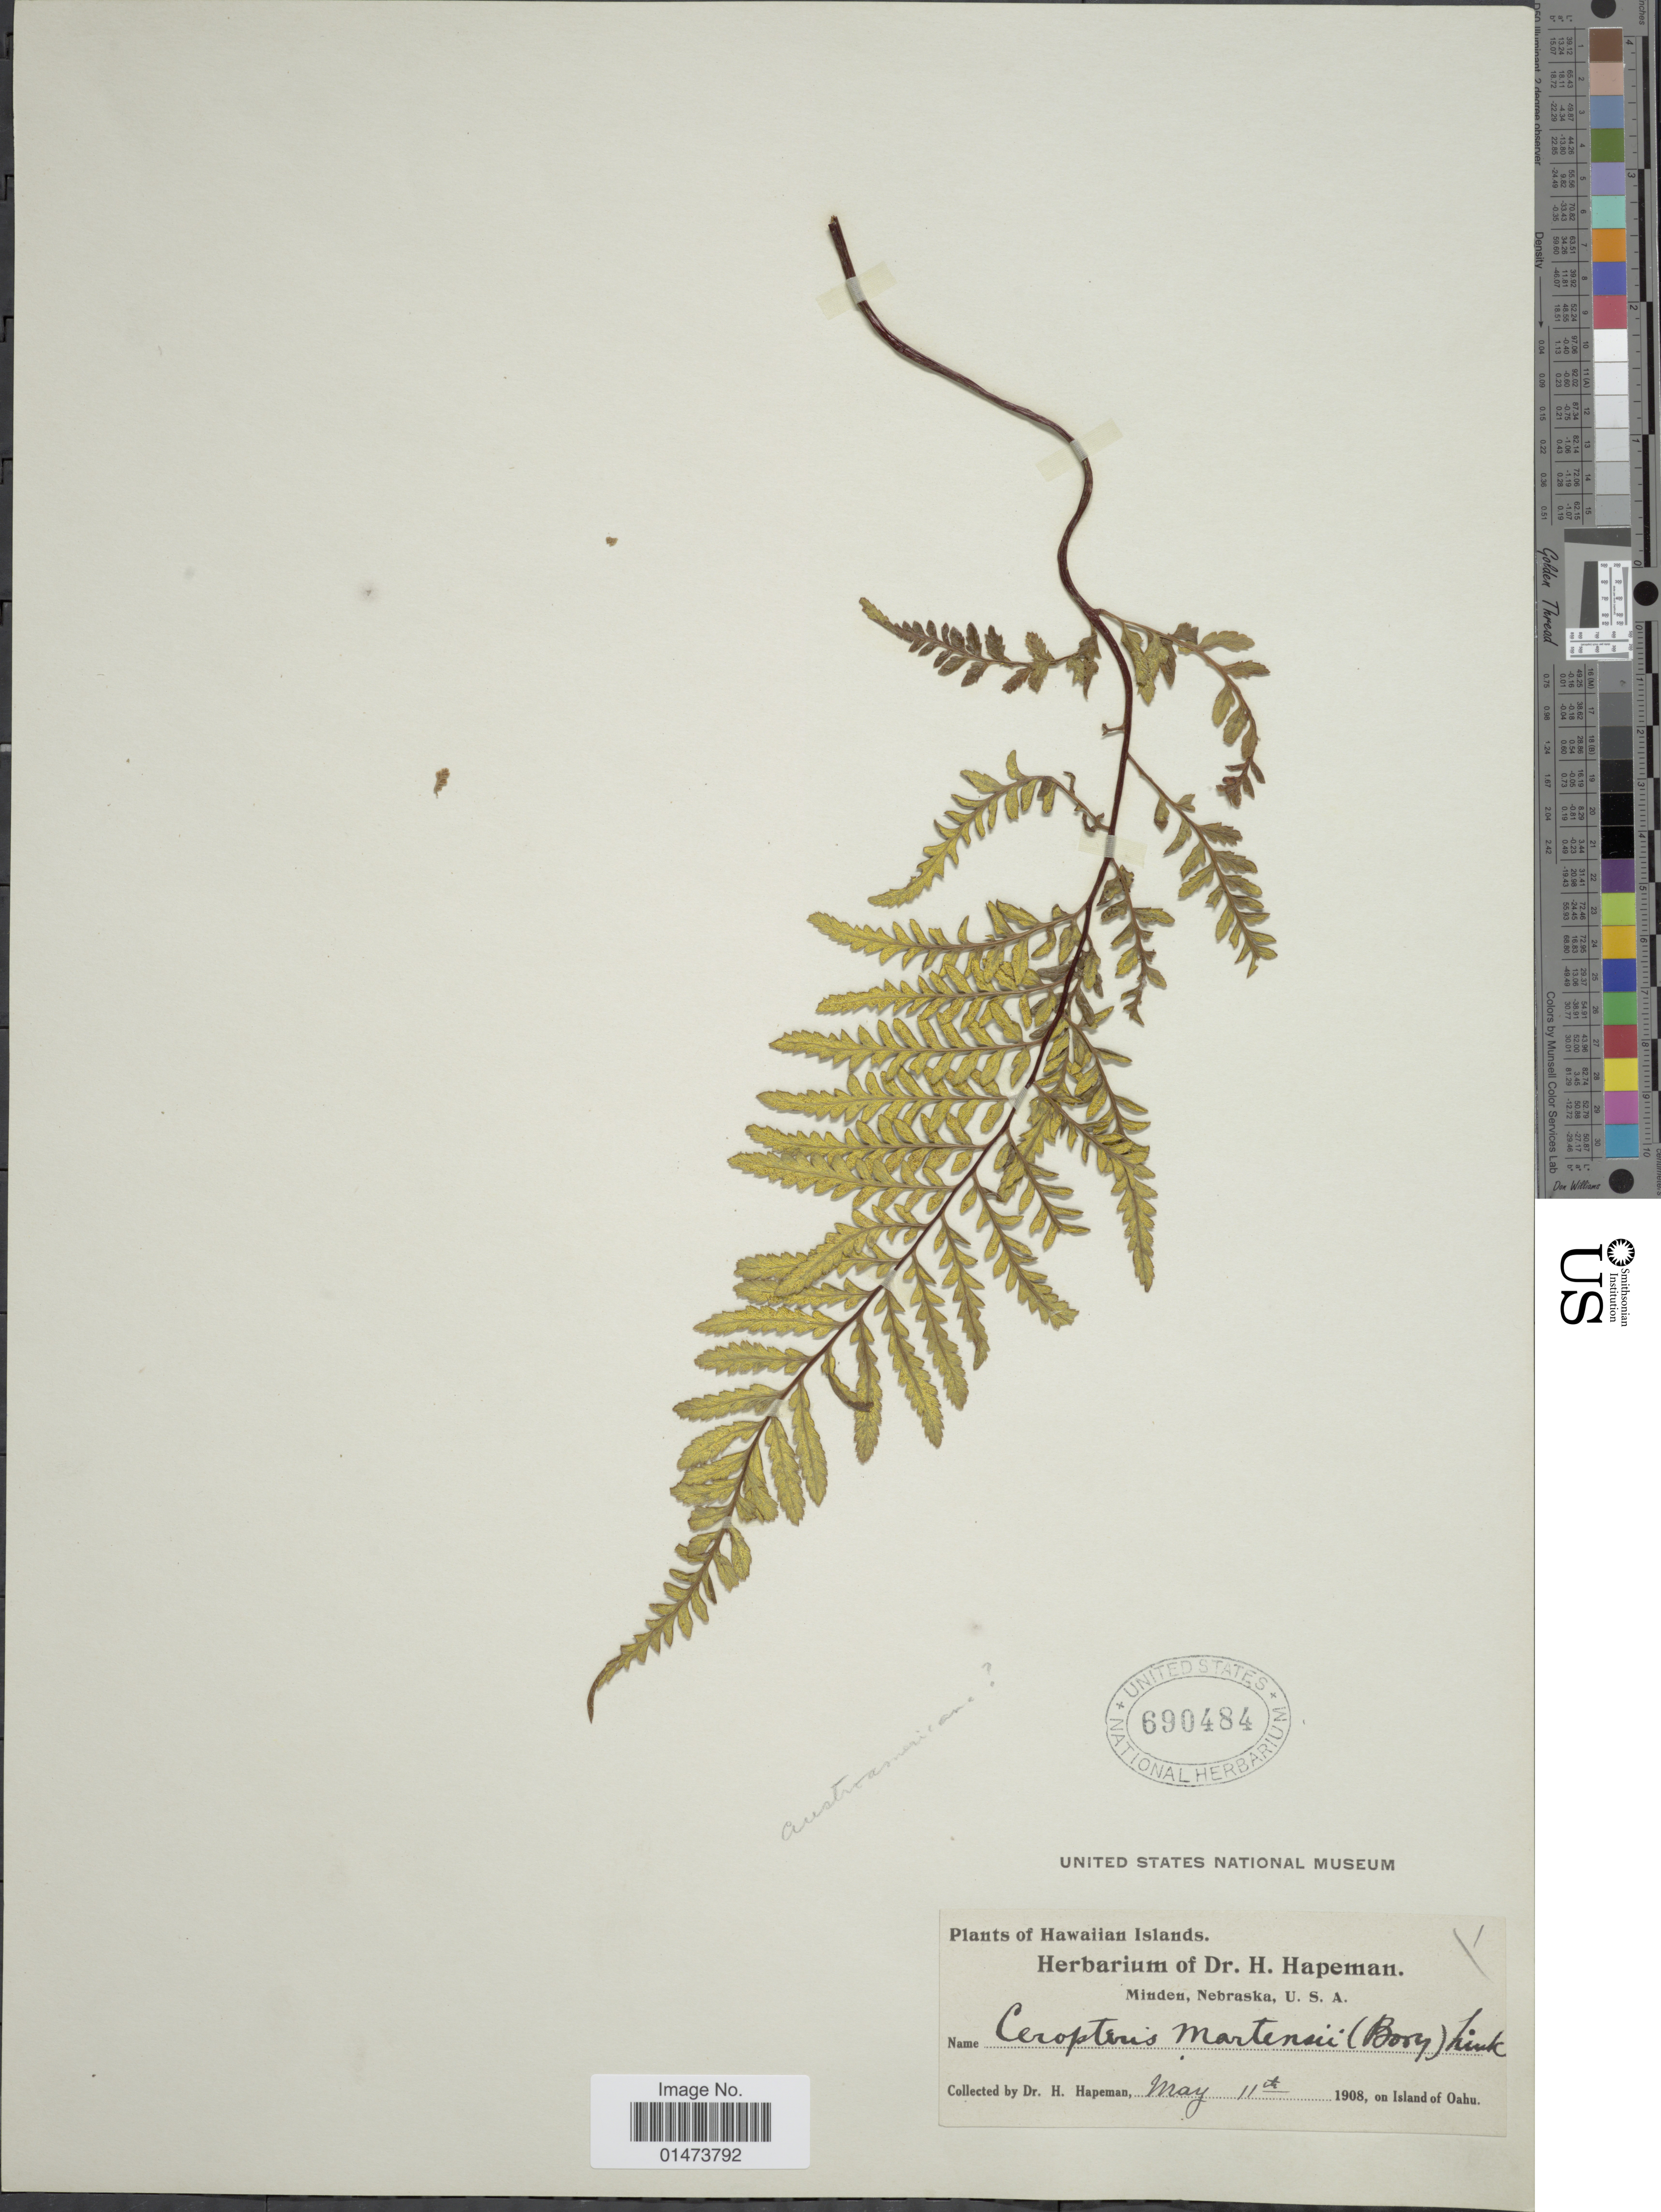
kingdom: Plantae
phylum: Tracheophyta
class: Polypodiopsida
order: Polypodiales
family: Pteridaceae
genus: Pityrogramma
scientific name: Pityrogramma austroamericana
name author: Domin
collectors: H. Hapeman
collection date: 1908-05-11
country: United States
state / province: Hawaii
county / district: Honolulu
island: Oahu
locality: On Island of Oahu.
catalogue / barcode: US 690484